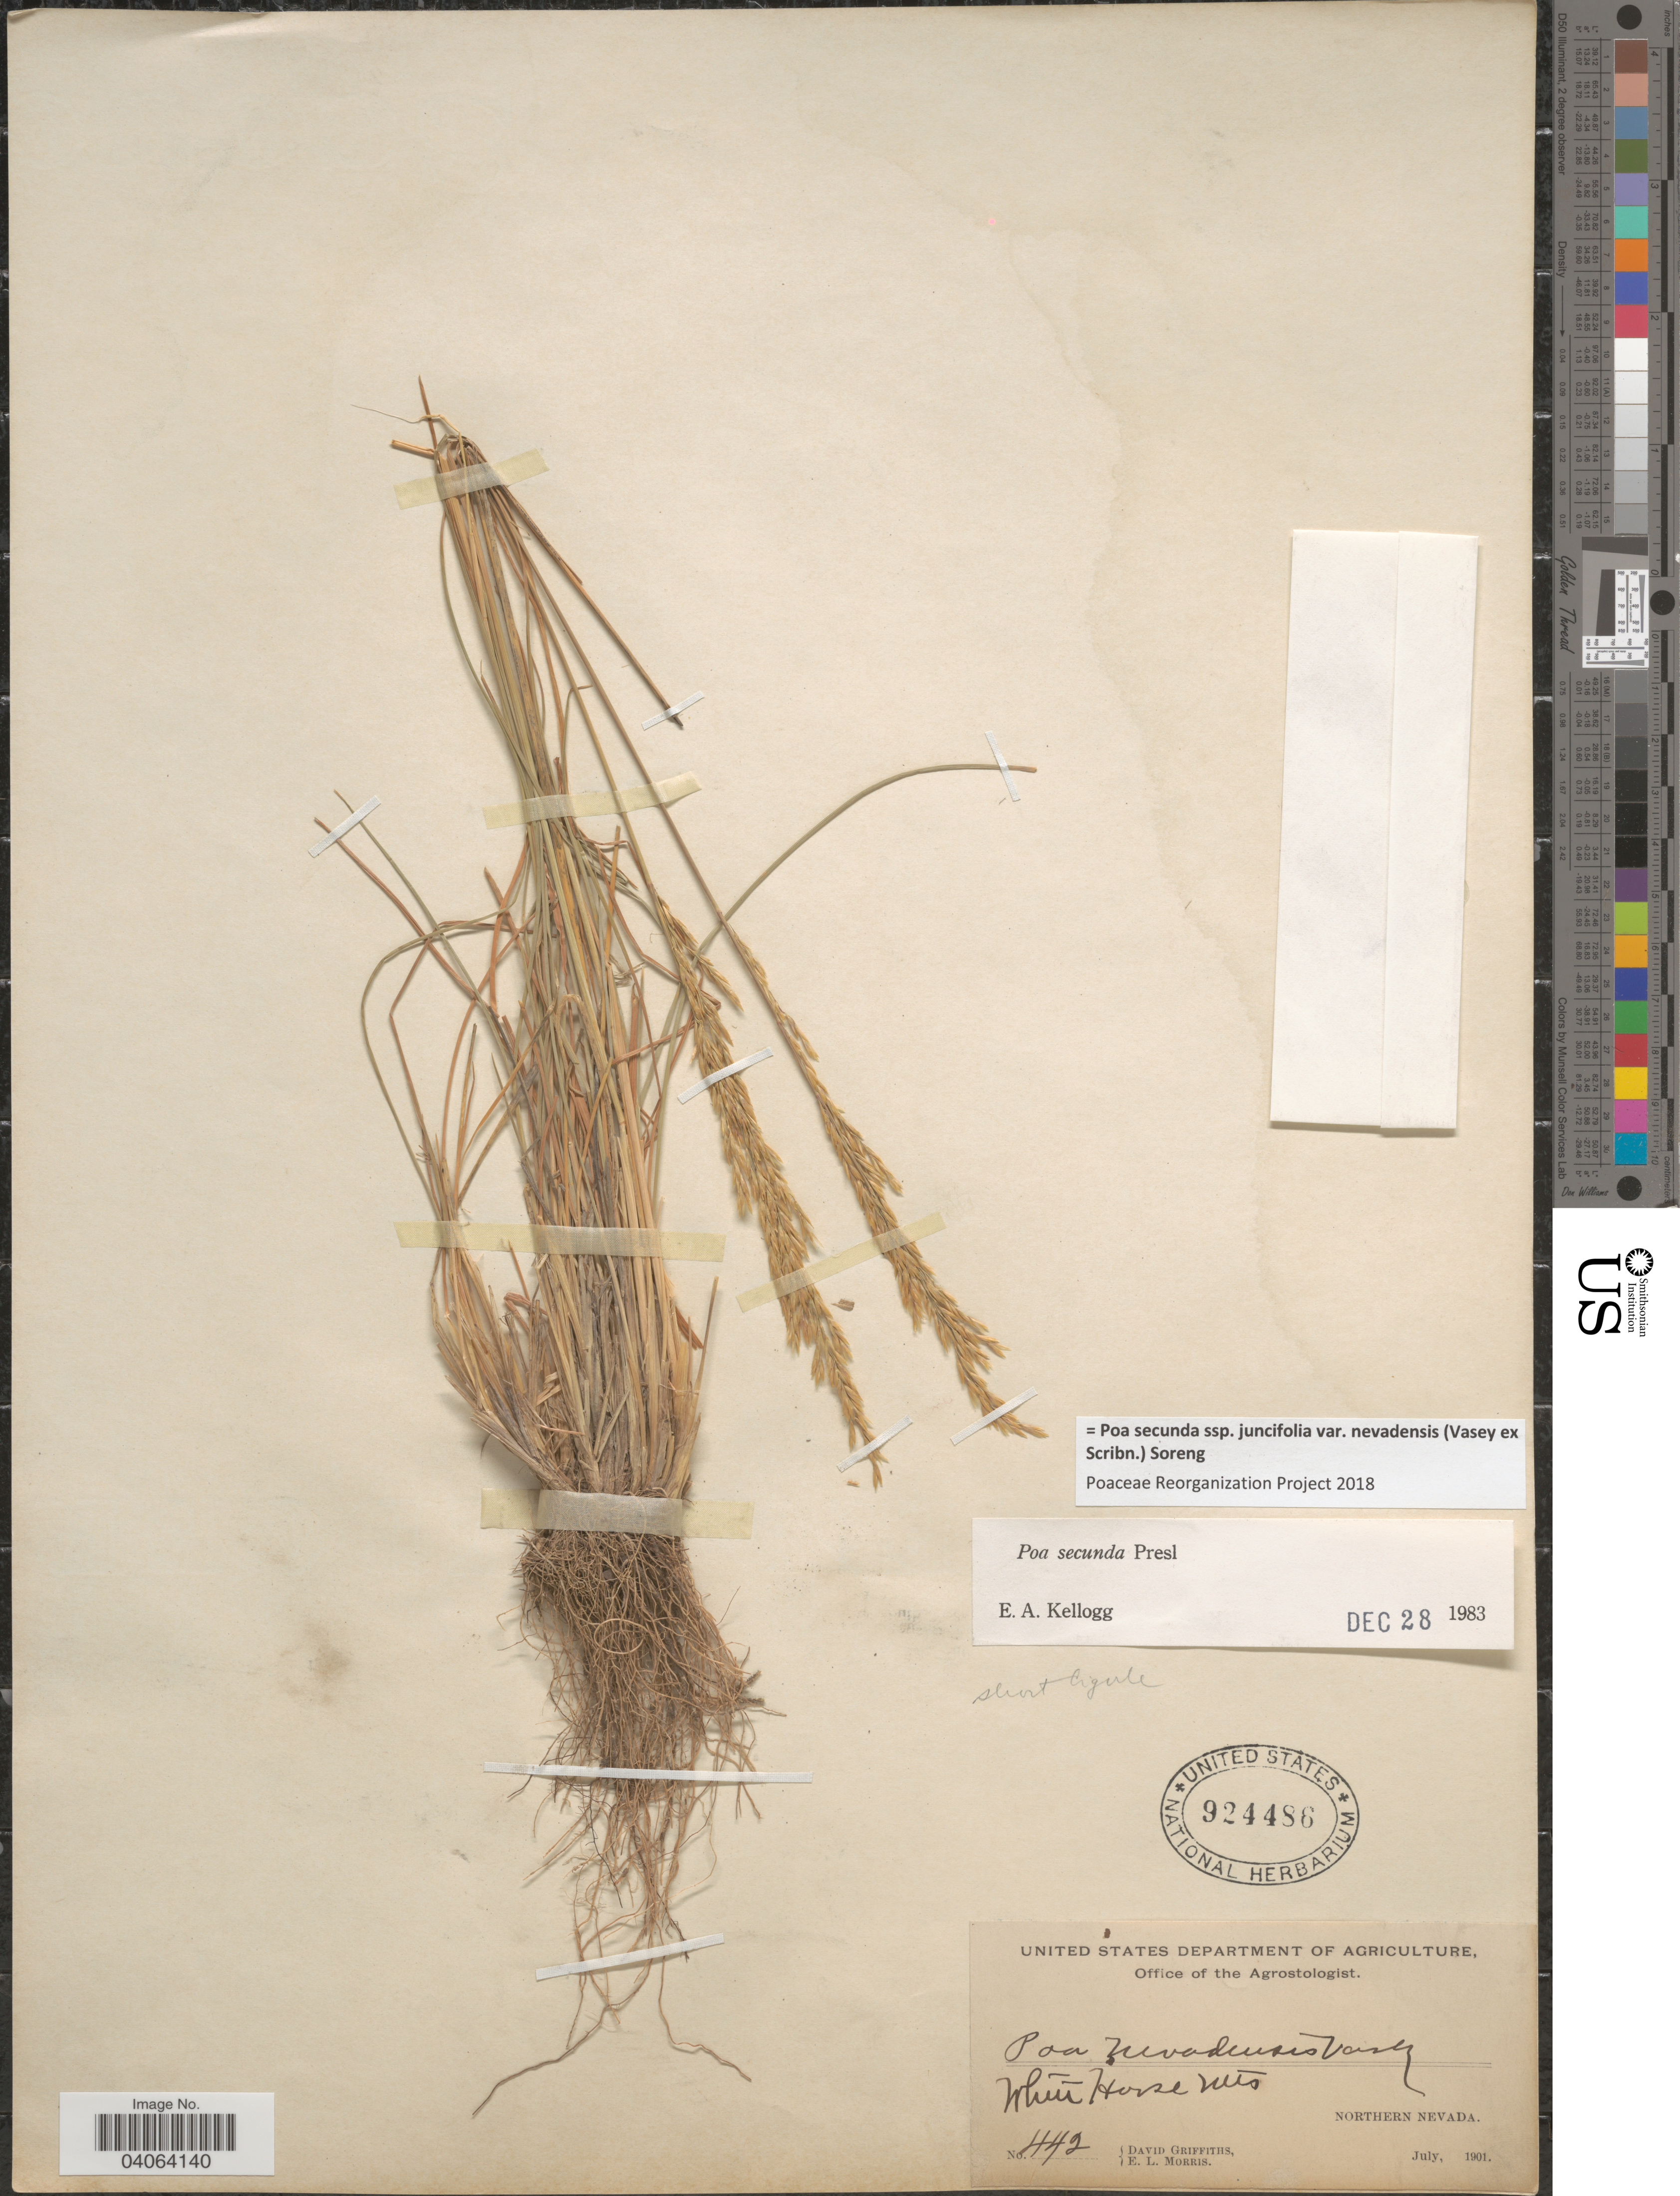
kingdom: Plantae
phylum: Tracheophyta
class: Liliopsida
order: Poales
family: Poaceae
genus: Poa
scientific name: Poa secunda subsp. juncifolia var. nevadensis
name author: (Vasey ex Scribn.) Soreng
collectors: D. Griffiths & E. Morris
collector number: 442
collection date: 1901-07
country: United States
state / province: Nevada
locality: White Horse Mts. Northern Nevada.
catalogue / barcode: US 924486